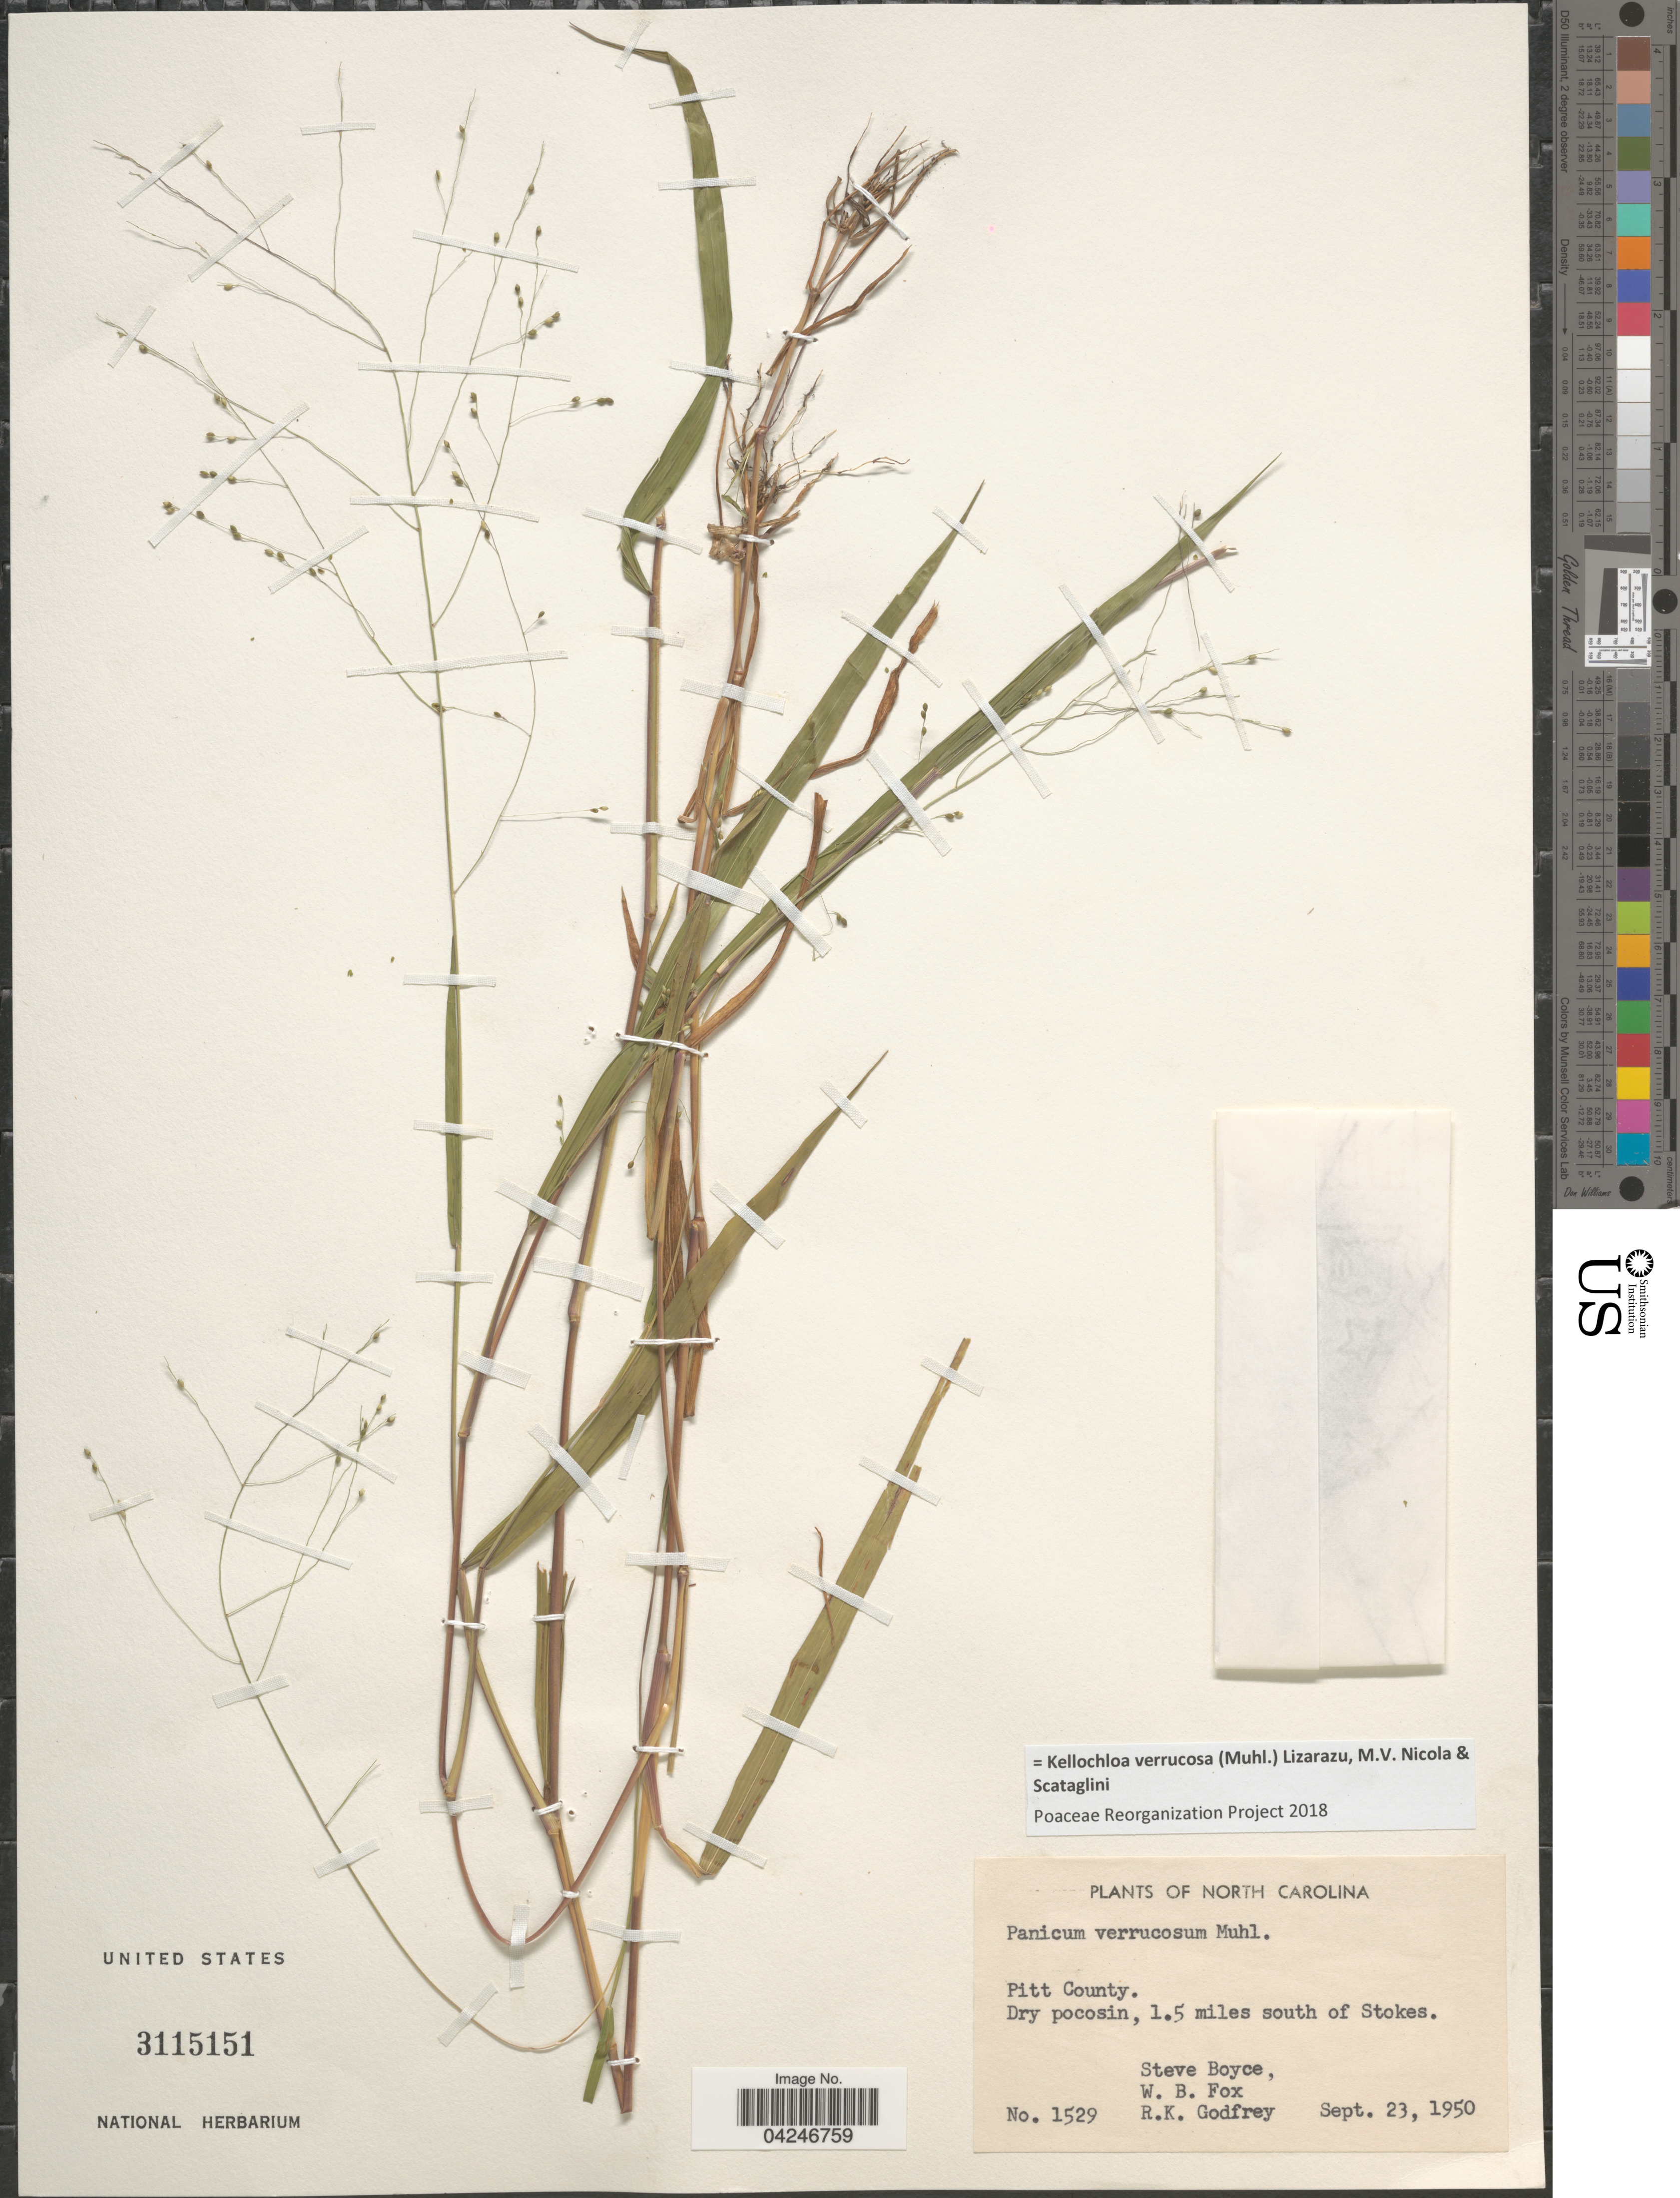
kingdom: Plantae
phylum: Tracheophyta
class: Liliopsida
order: Poales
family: Poaceae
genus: Kellochloa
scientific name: Kellochloa verrucosa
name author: (Muhl.) Lizarazu et al.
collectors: S. Boyce, W. B. Fox & R. K. Godfrey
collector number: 1529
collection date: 1950-09-23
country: United States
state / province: North Carolina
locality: Pitt County. 1.5 miles south of Stokes.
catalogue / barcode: US 3115151